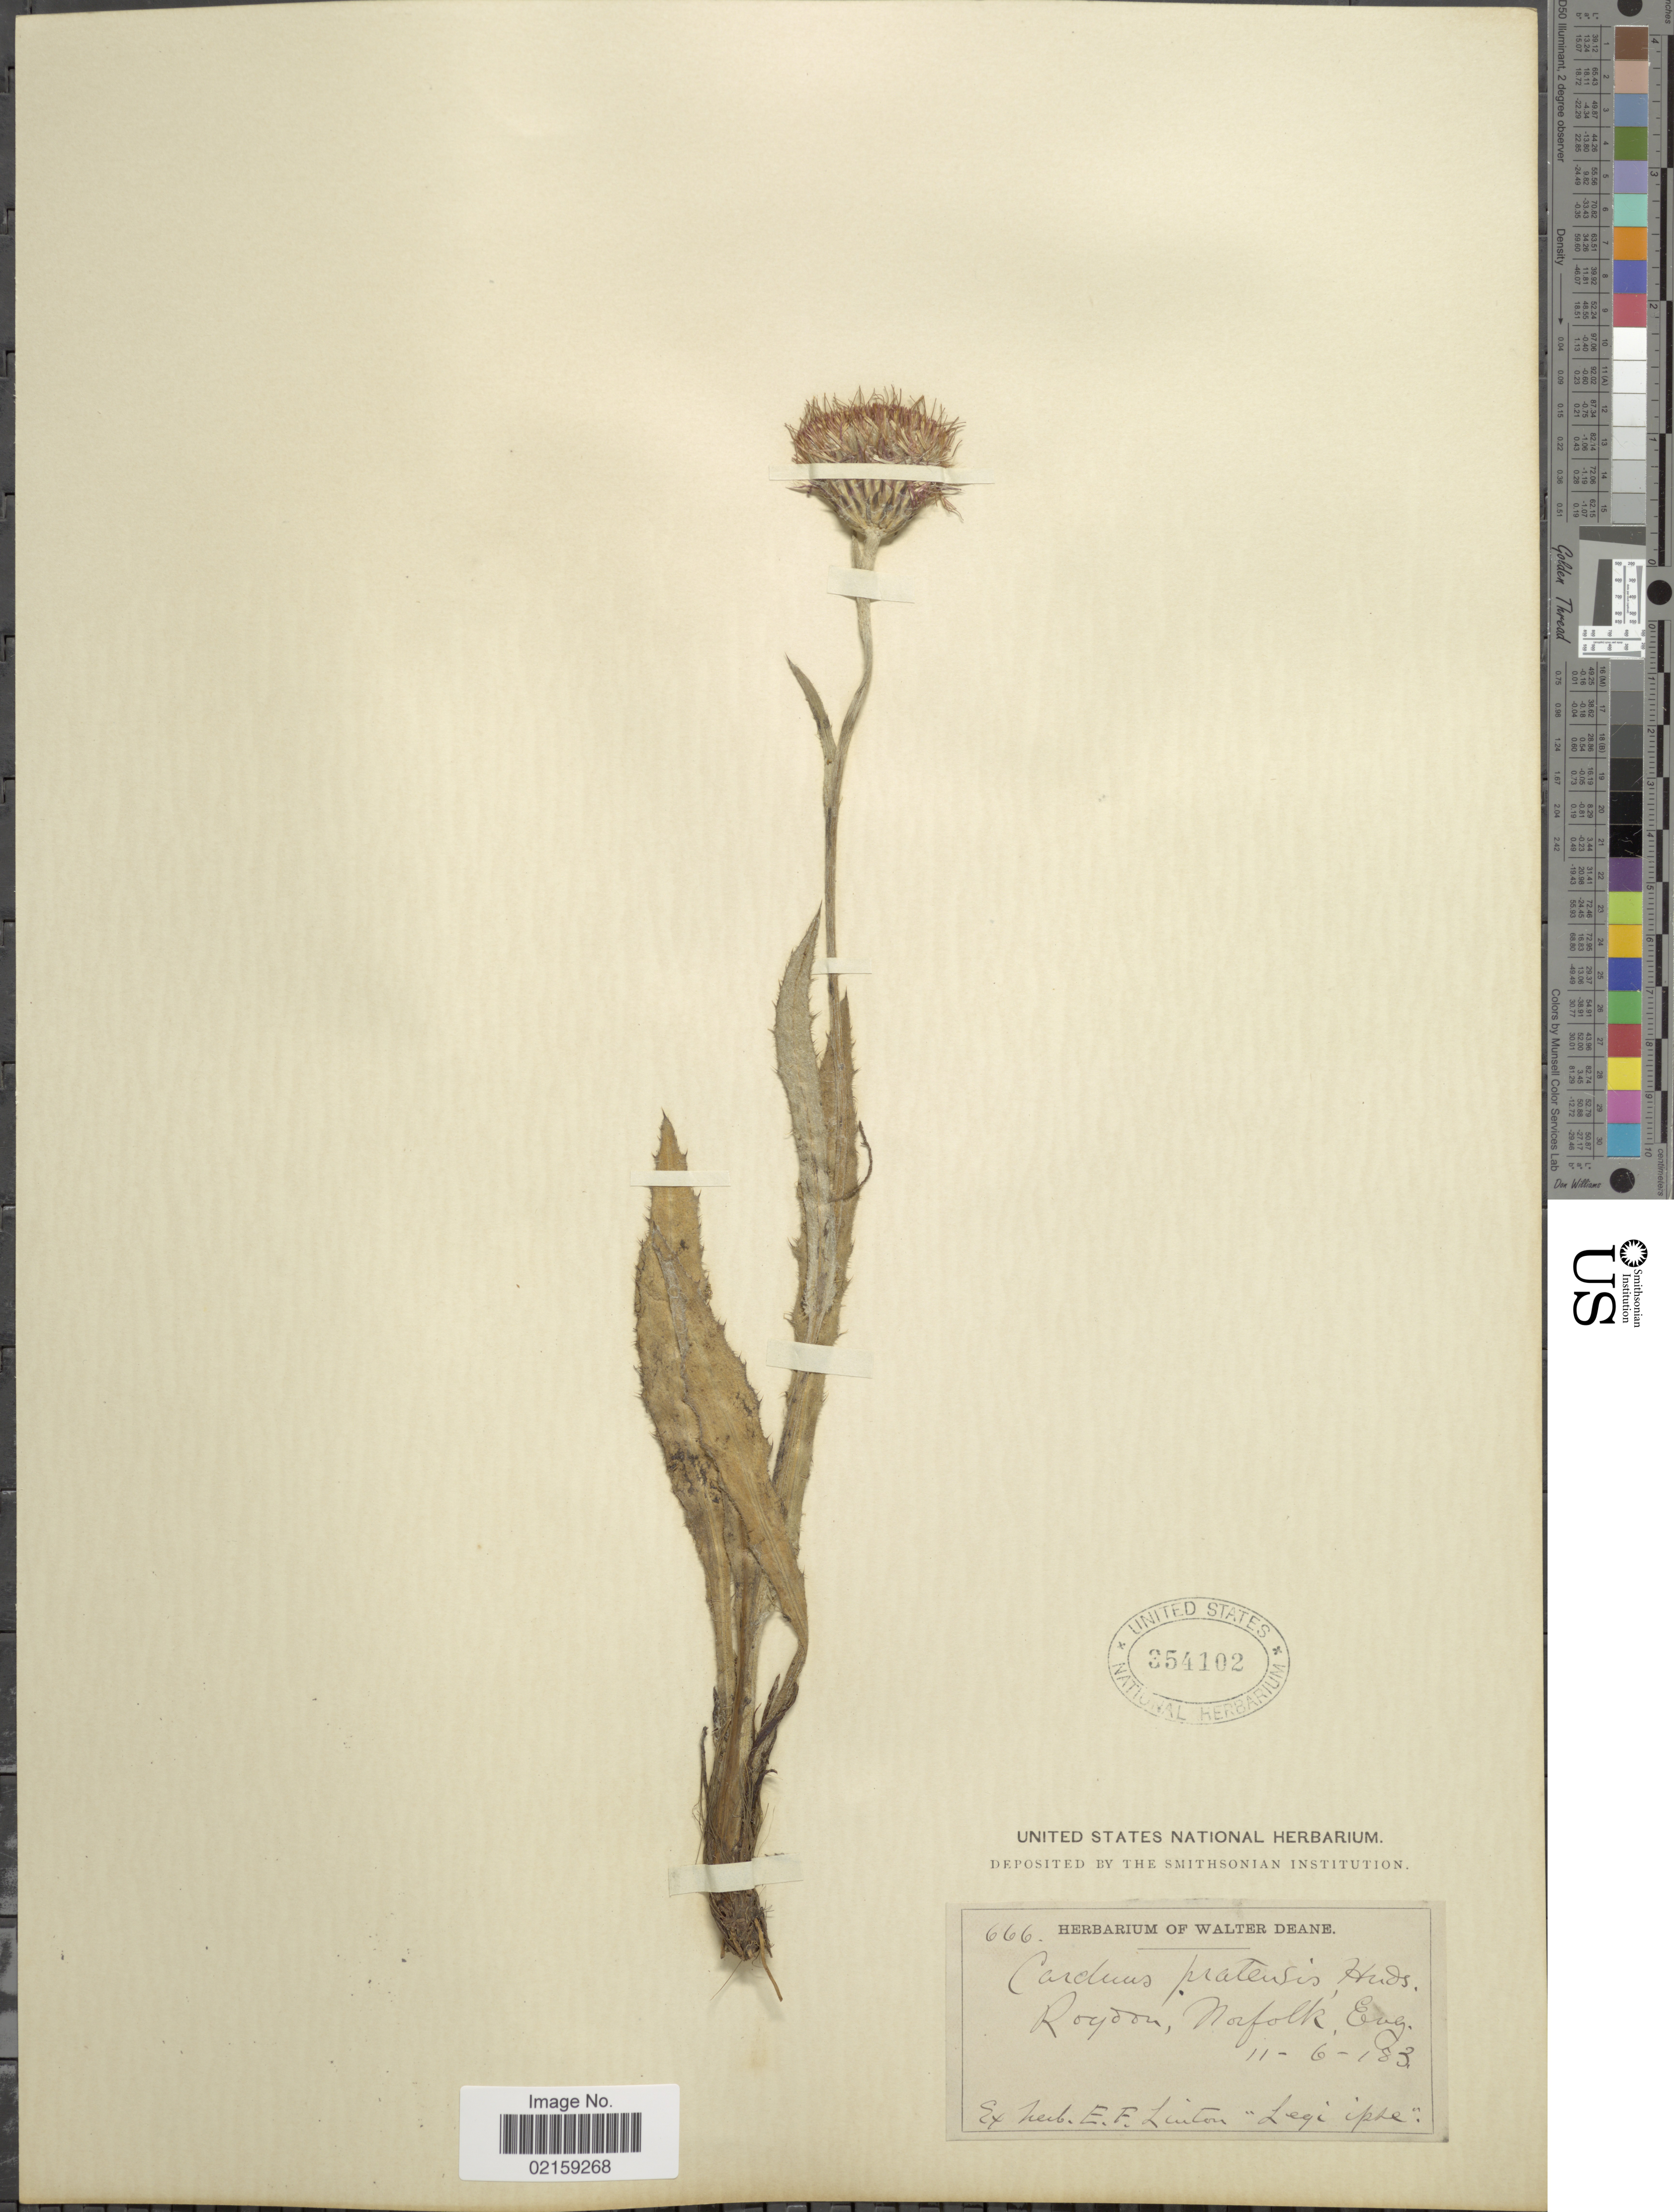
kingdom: Plantae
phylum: Tracheophyta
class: Magnoliopsida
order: Asterales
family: Asteraceae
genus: Cirsium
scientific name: Cirsium sp.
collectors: ex herb. E. F. Linton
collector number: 666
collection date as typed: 183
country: Australia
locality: Roydon, Norfolk, Eug.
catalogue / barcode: US 354102